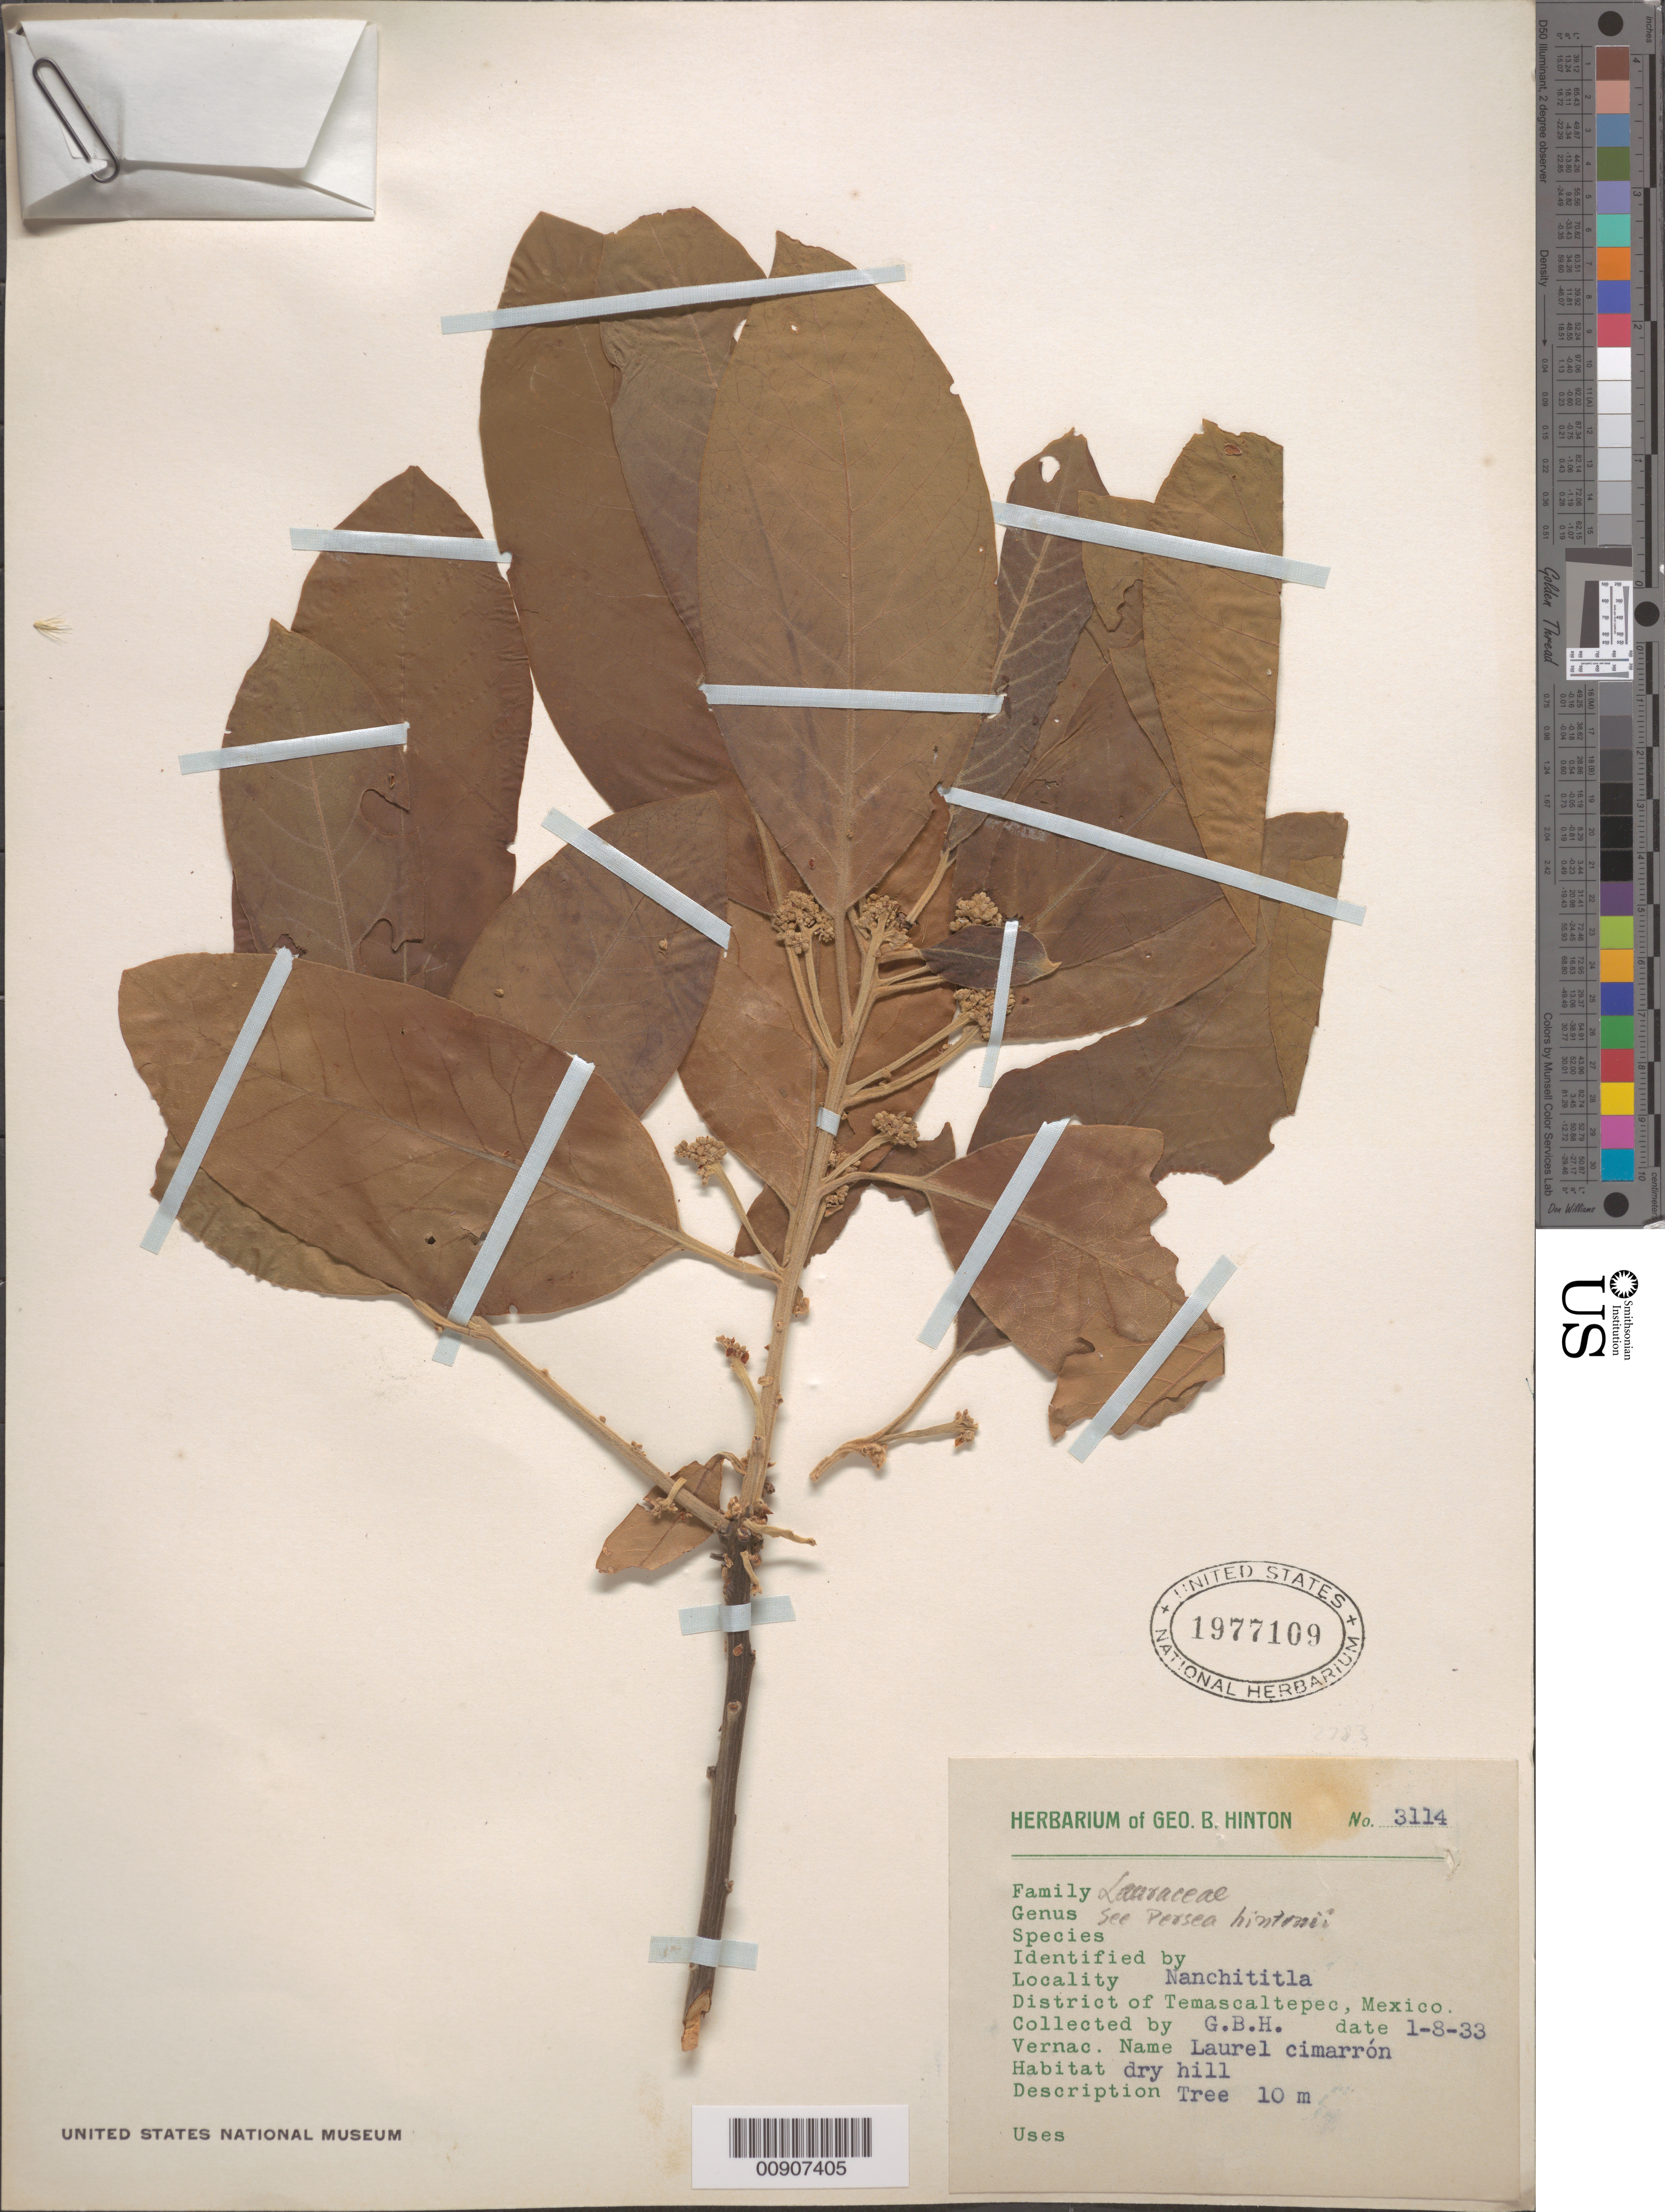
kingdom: Plantae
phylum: Tracheophyta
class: Magnoliopsida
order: Laurales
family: Lauraceae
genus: Persea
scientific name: Persea hintonii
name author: C.K. Allen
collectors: G. B. Hinton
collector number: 3114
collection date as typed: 08 Jan 1933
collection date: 1933-01-08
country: Mexico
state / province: México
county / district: Temascaltepec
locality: Nanchititla, District of Temascaltepec, State of Mexico.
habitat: Dry hill.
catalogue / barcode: US 1977109